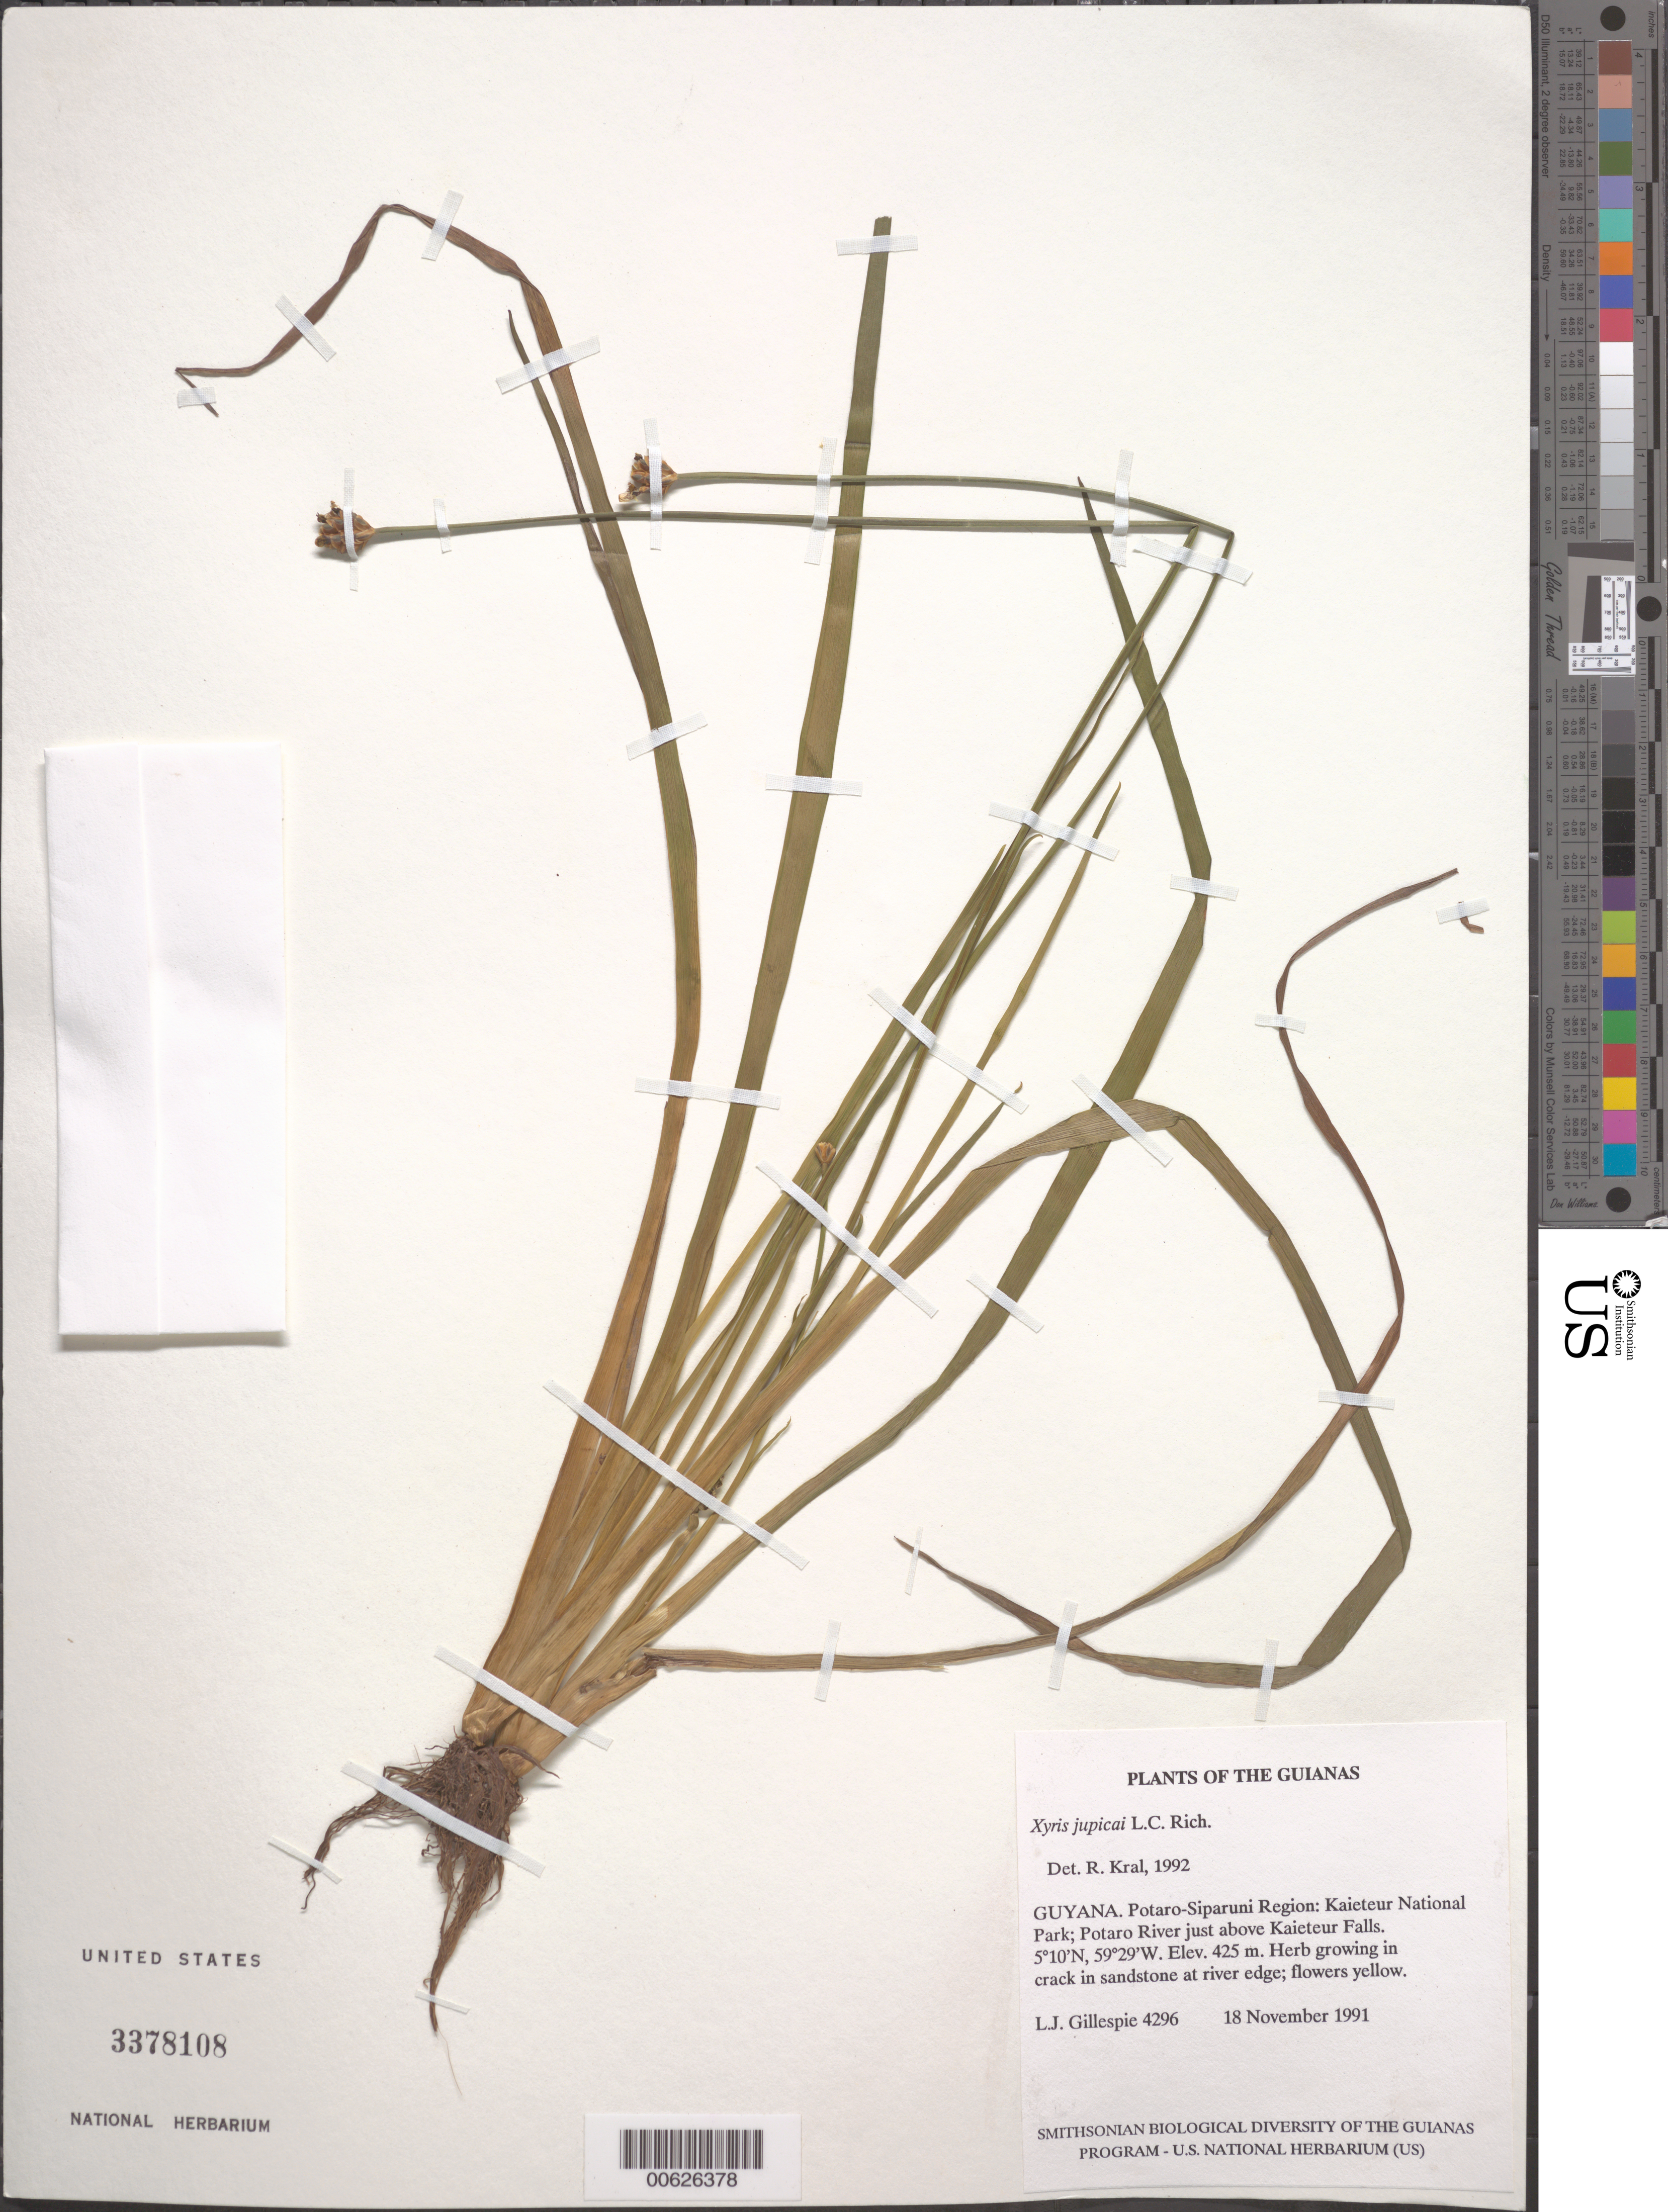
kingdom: Plantae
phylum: Tracheophyta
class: Liliopsida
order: Poales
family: Xyridaceae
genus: Xyris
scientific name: Xyris jupicai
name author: Rich.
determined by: Kral, Robert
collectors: L. J. Gillespie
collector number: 4296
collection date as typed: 18 November 1991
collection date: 1991-11-18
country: Guyana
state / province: Potaro-Siparuni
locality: Kaieteur National Park; Potaro River just above Kaieteur Falls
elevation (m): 425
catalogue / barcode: US 3378108